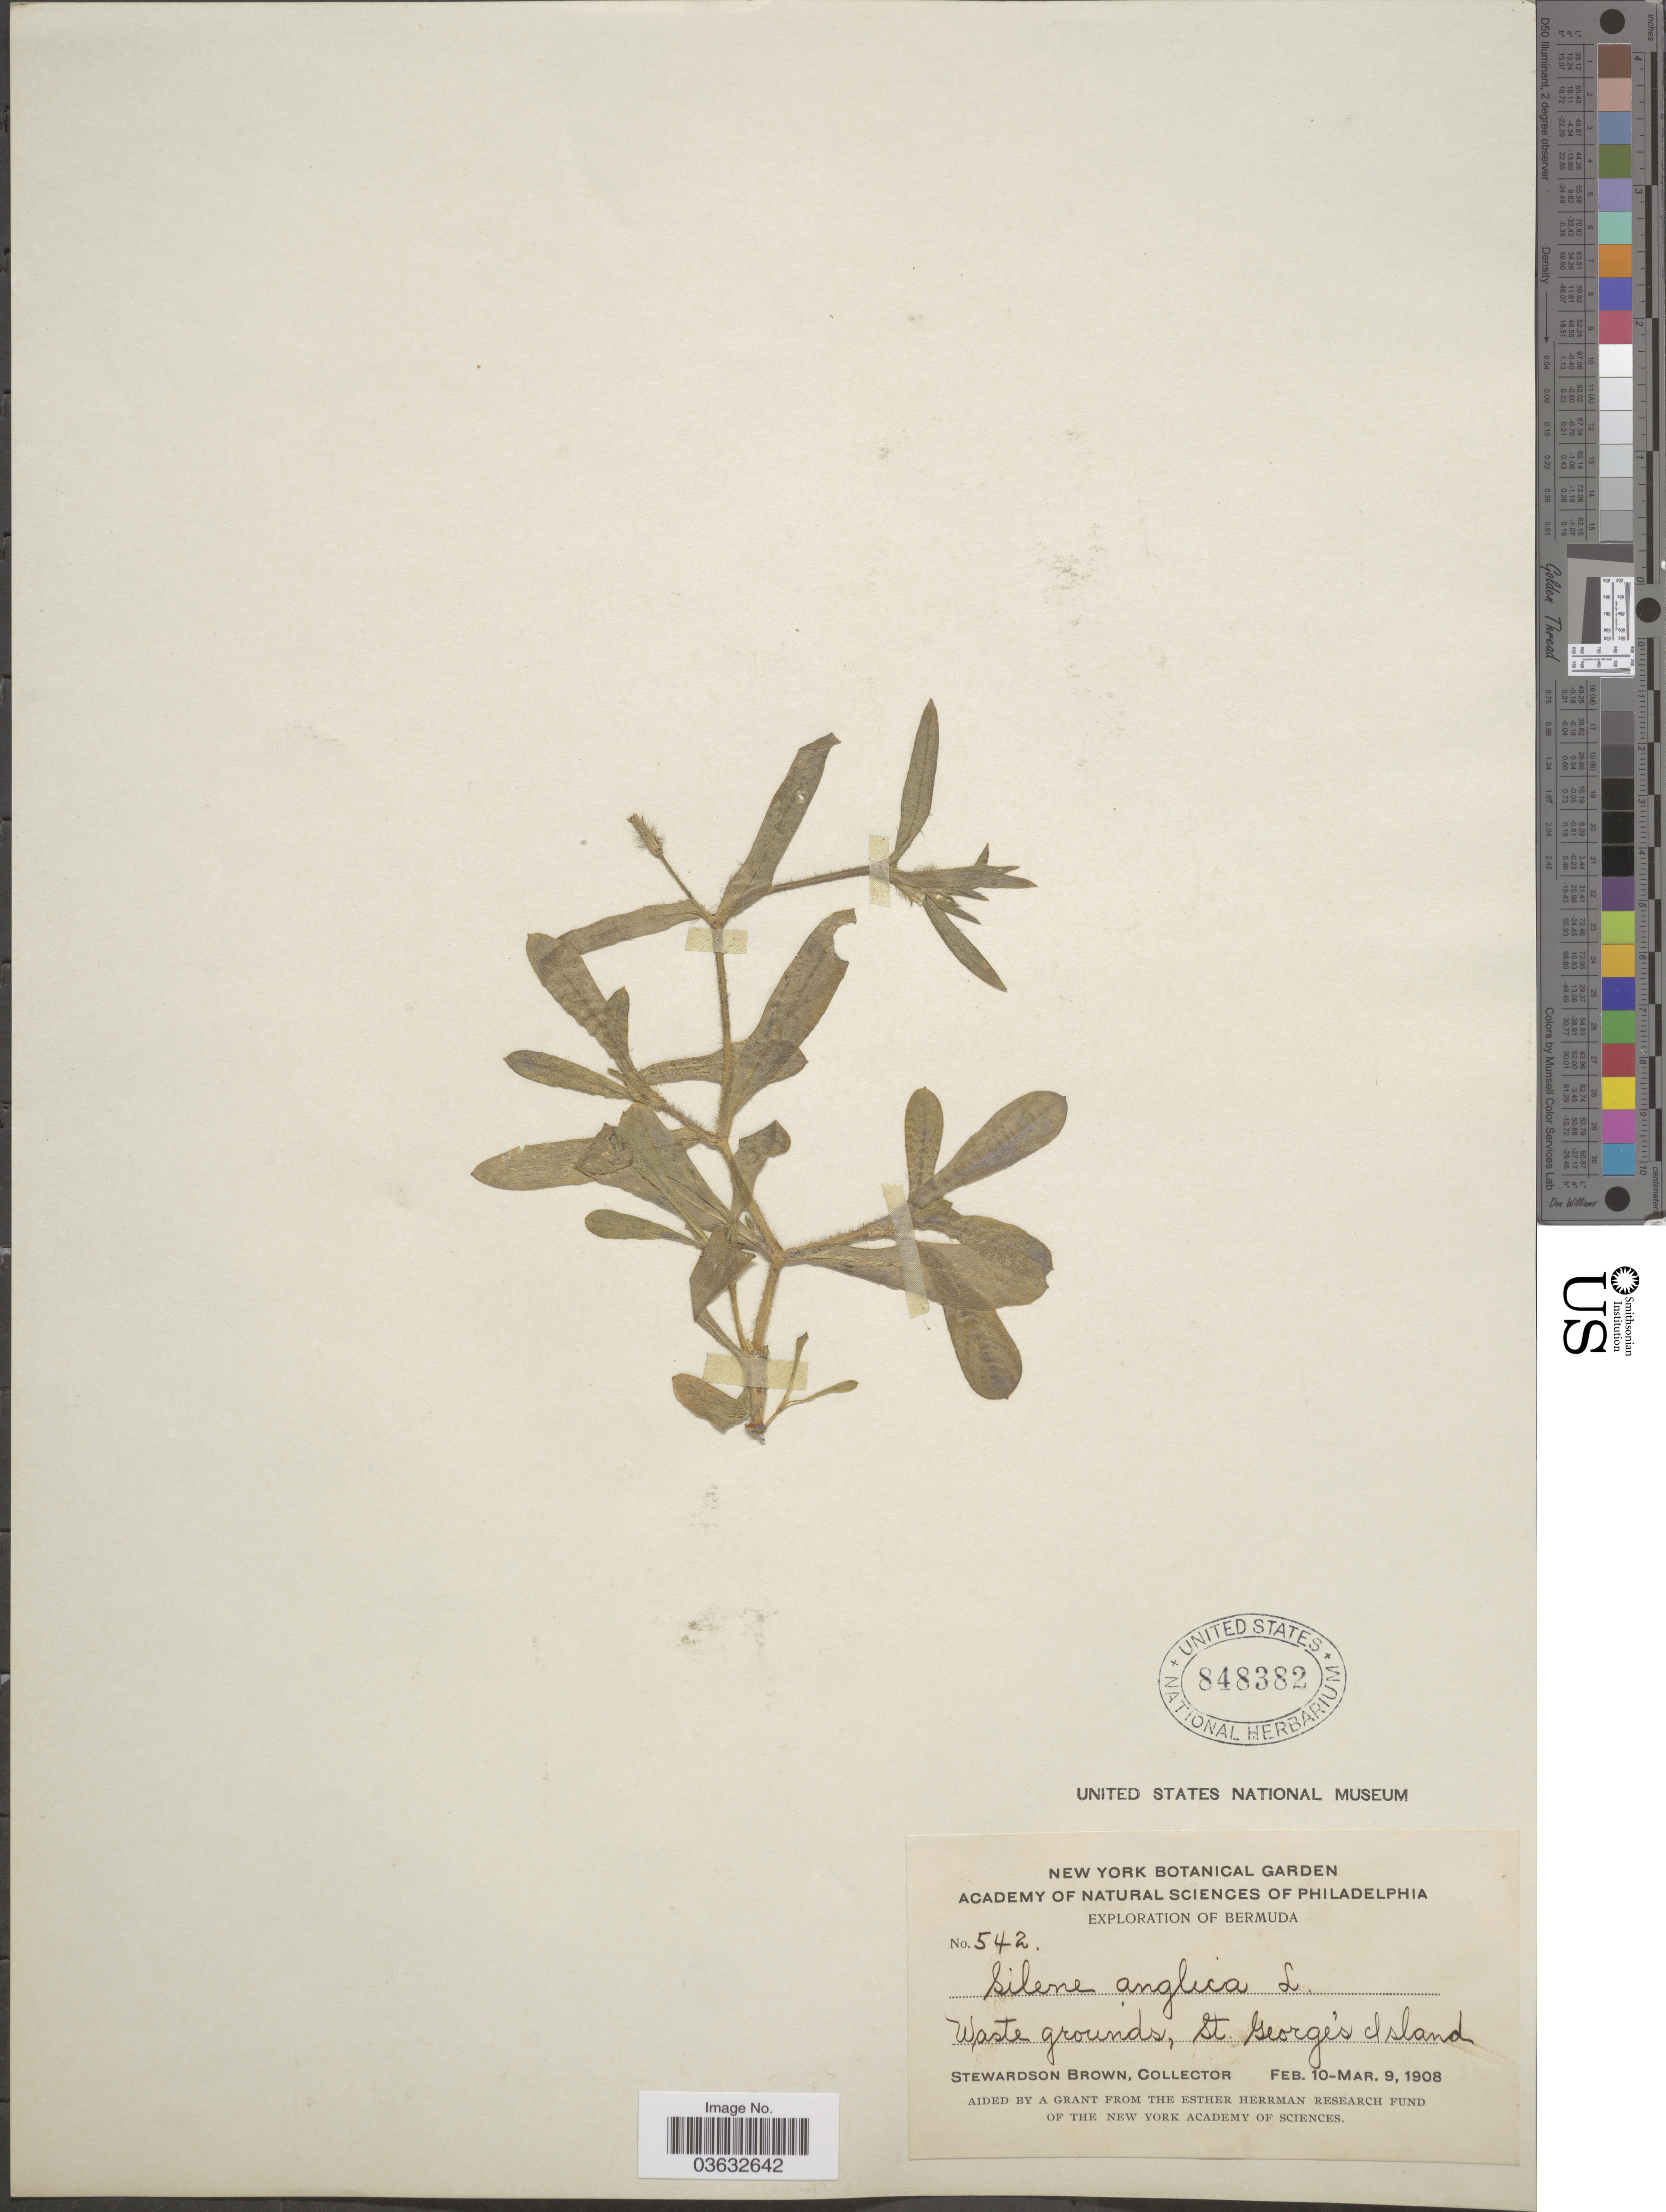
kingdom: Plantae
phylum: Tracheophyta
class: Magnoliopsida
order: Caryophyllales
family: Caryophyllaceae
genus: Silene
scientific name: Silene anglica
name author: L.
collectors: S. Brown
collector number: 542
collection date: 1908-02-10/1908-03-09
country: Bermuda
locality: St. George's Island.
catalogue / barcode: US 848382